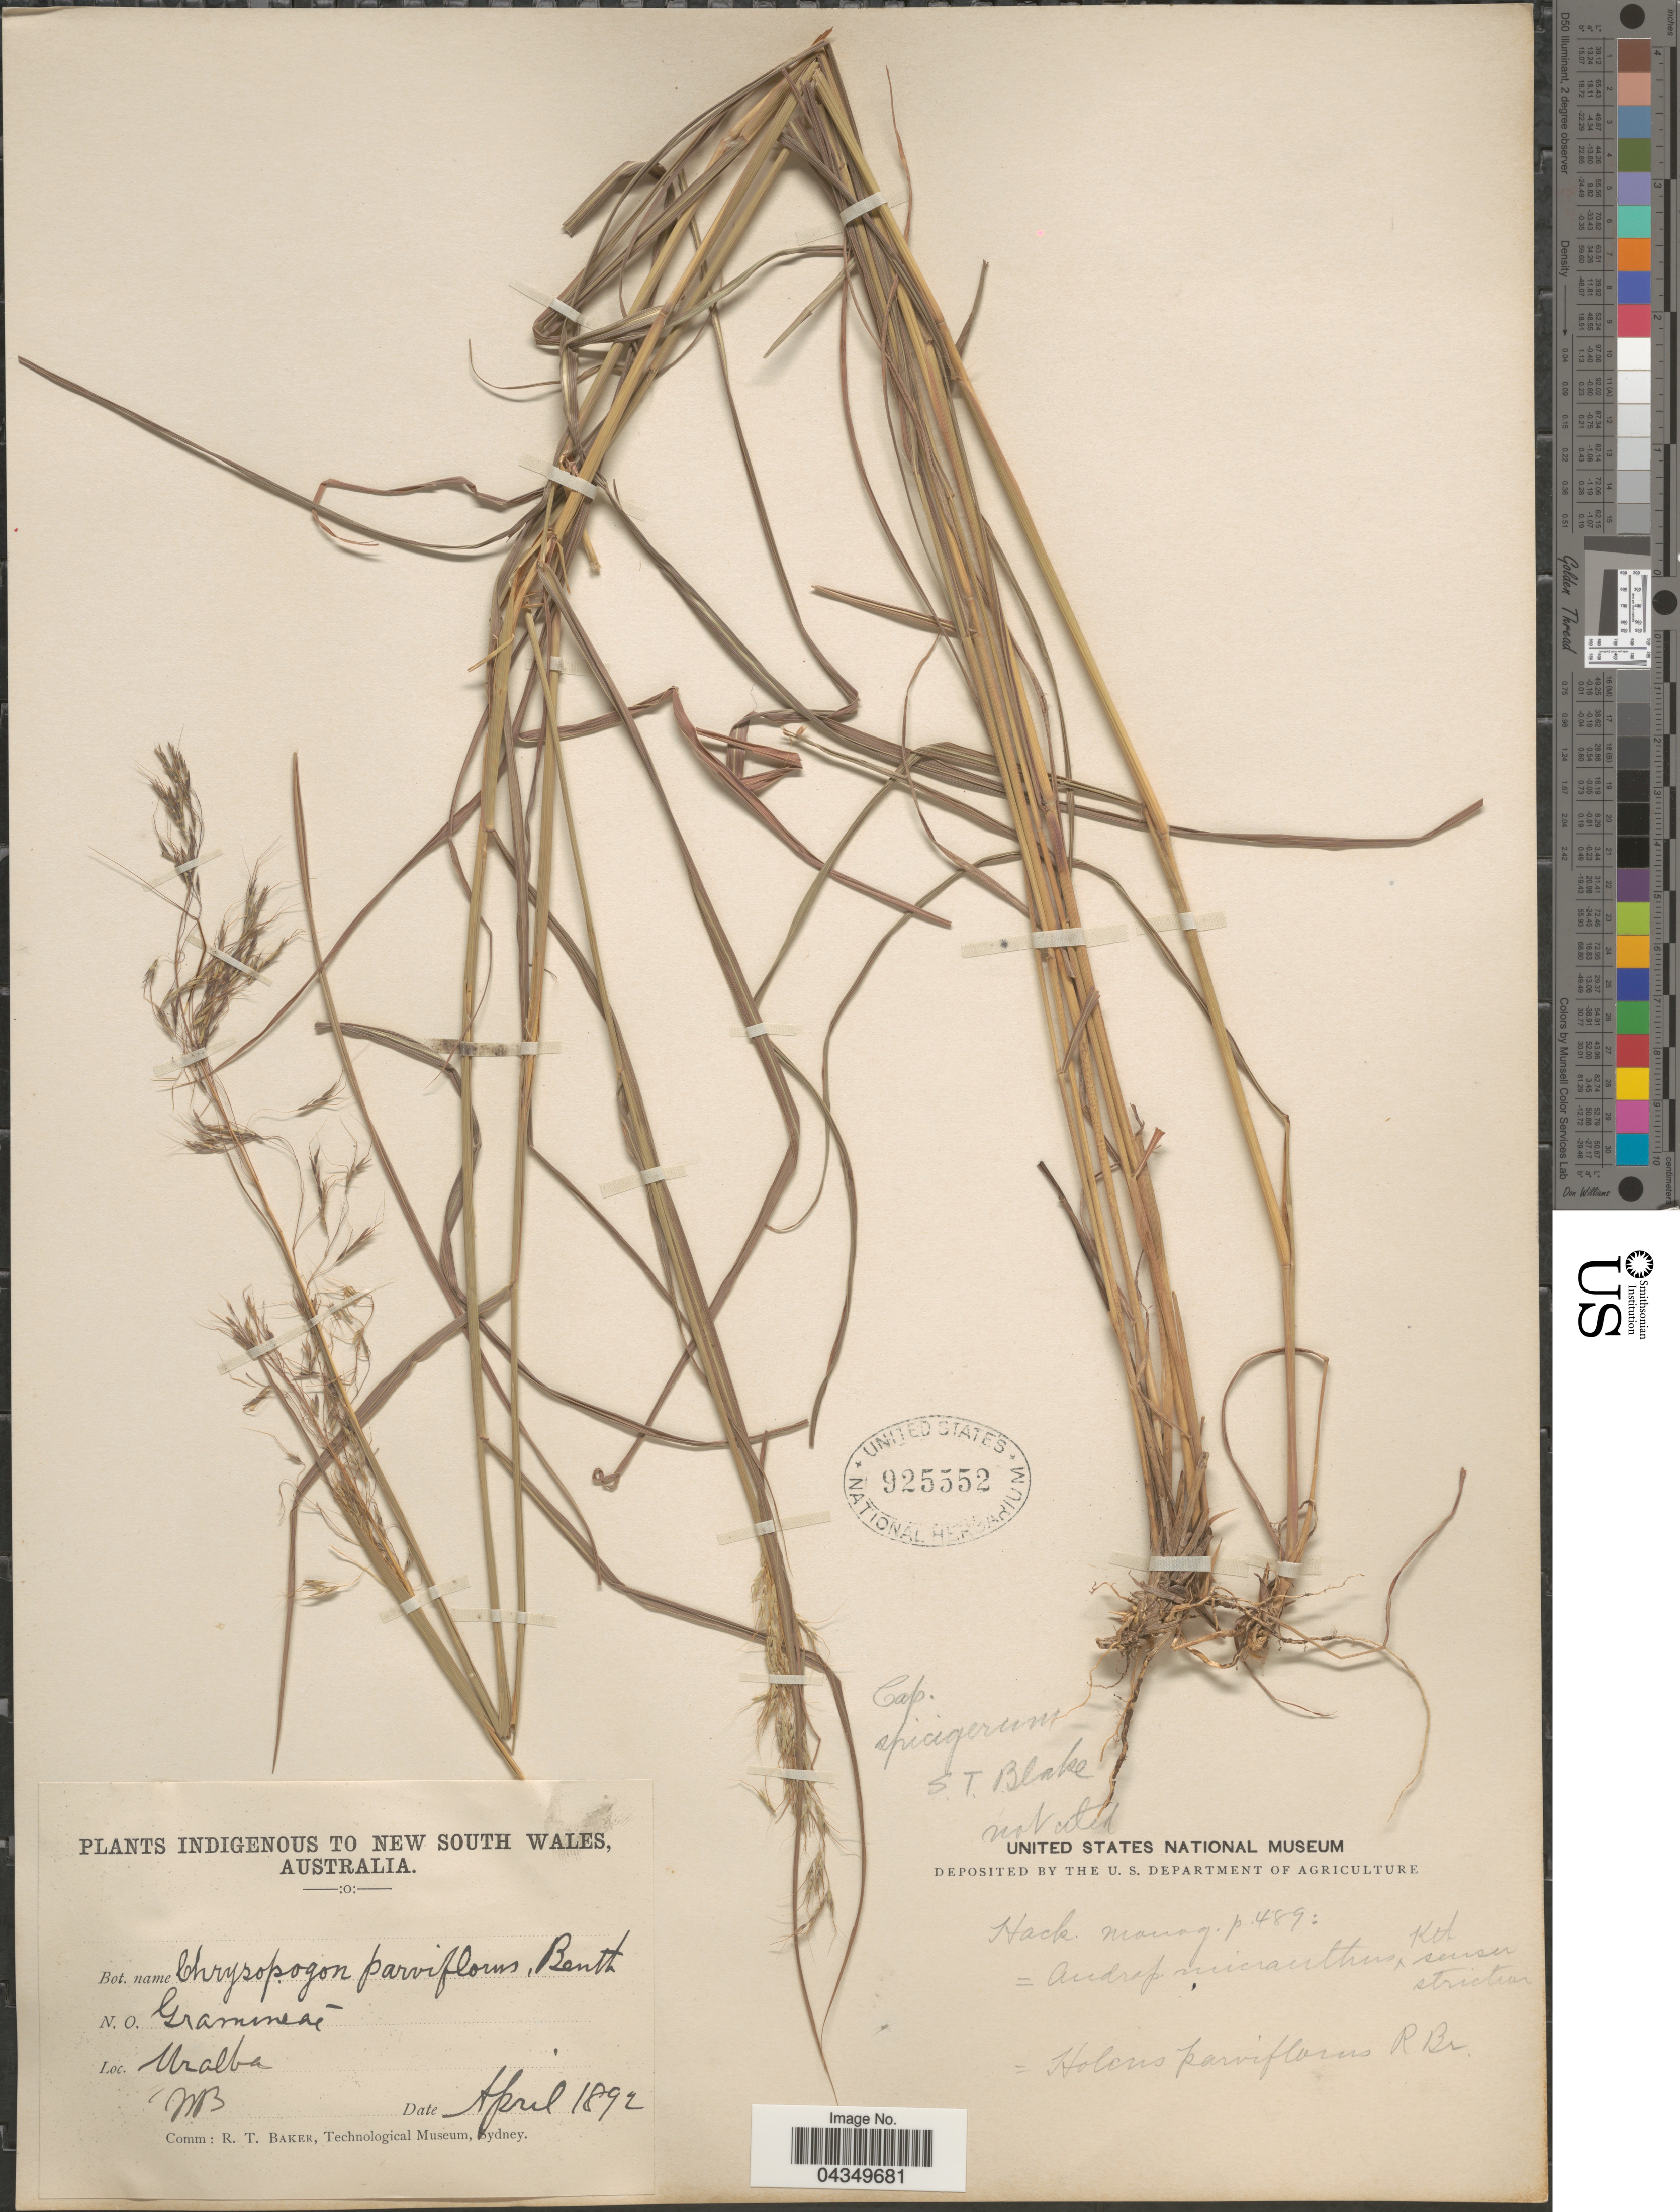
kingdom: Plantae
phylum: Tracheophyta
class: Liliopsida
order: Poales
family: Poaceae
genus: Capillipedium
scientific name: Capillipedium spicigerum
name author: S.T. Blake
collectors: W. B.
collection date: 1892-04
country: Australia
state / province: New South Wales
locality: Indigenous to New South Wales. Uralba.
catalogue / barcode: US 925552